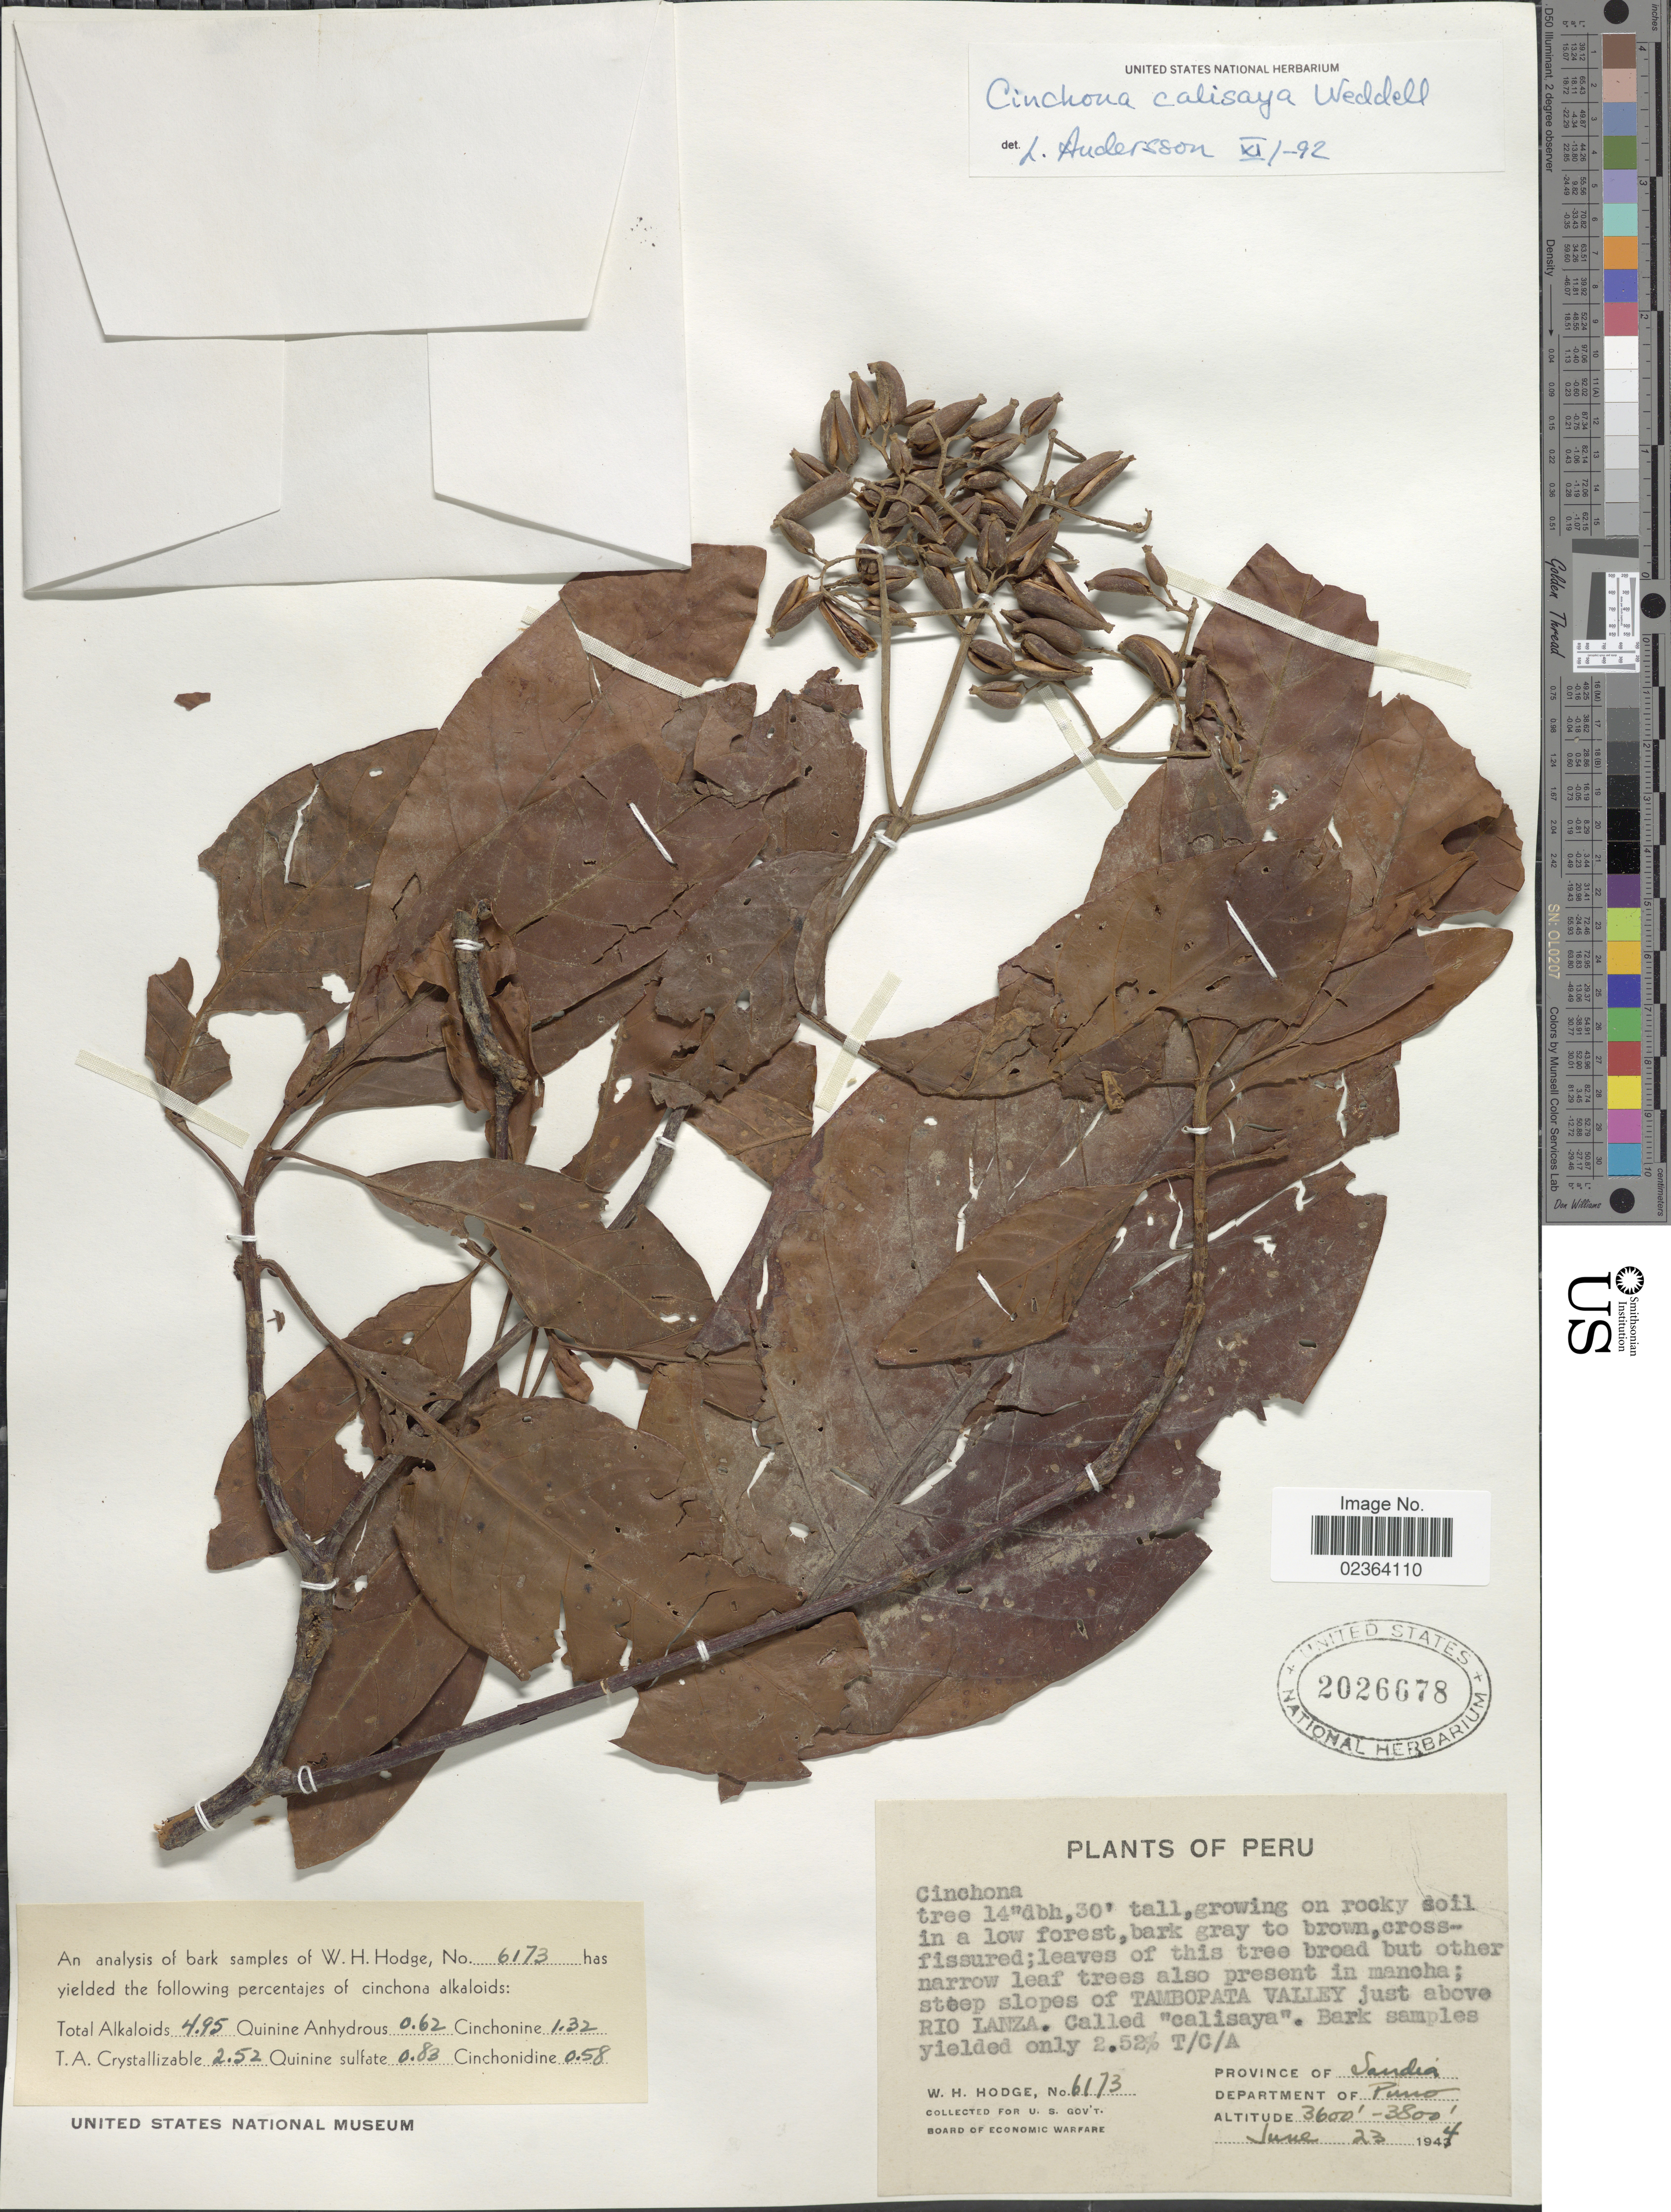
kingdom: Plantae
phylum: Tracheophyta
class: Magnoliopsida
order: Gentianales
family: Rubiaceae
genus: Cinchona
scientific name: Cinchona calisaya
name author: Wedd.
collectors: W. Hodge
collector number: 6173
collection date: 1944-06-23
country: Peru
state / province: Puno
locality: Province of Sandia, Department of Puno, steep slopes of Tambopata Valley just above Rio Lanza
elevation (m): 1097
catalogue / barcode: US 2026678